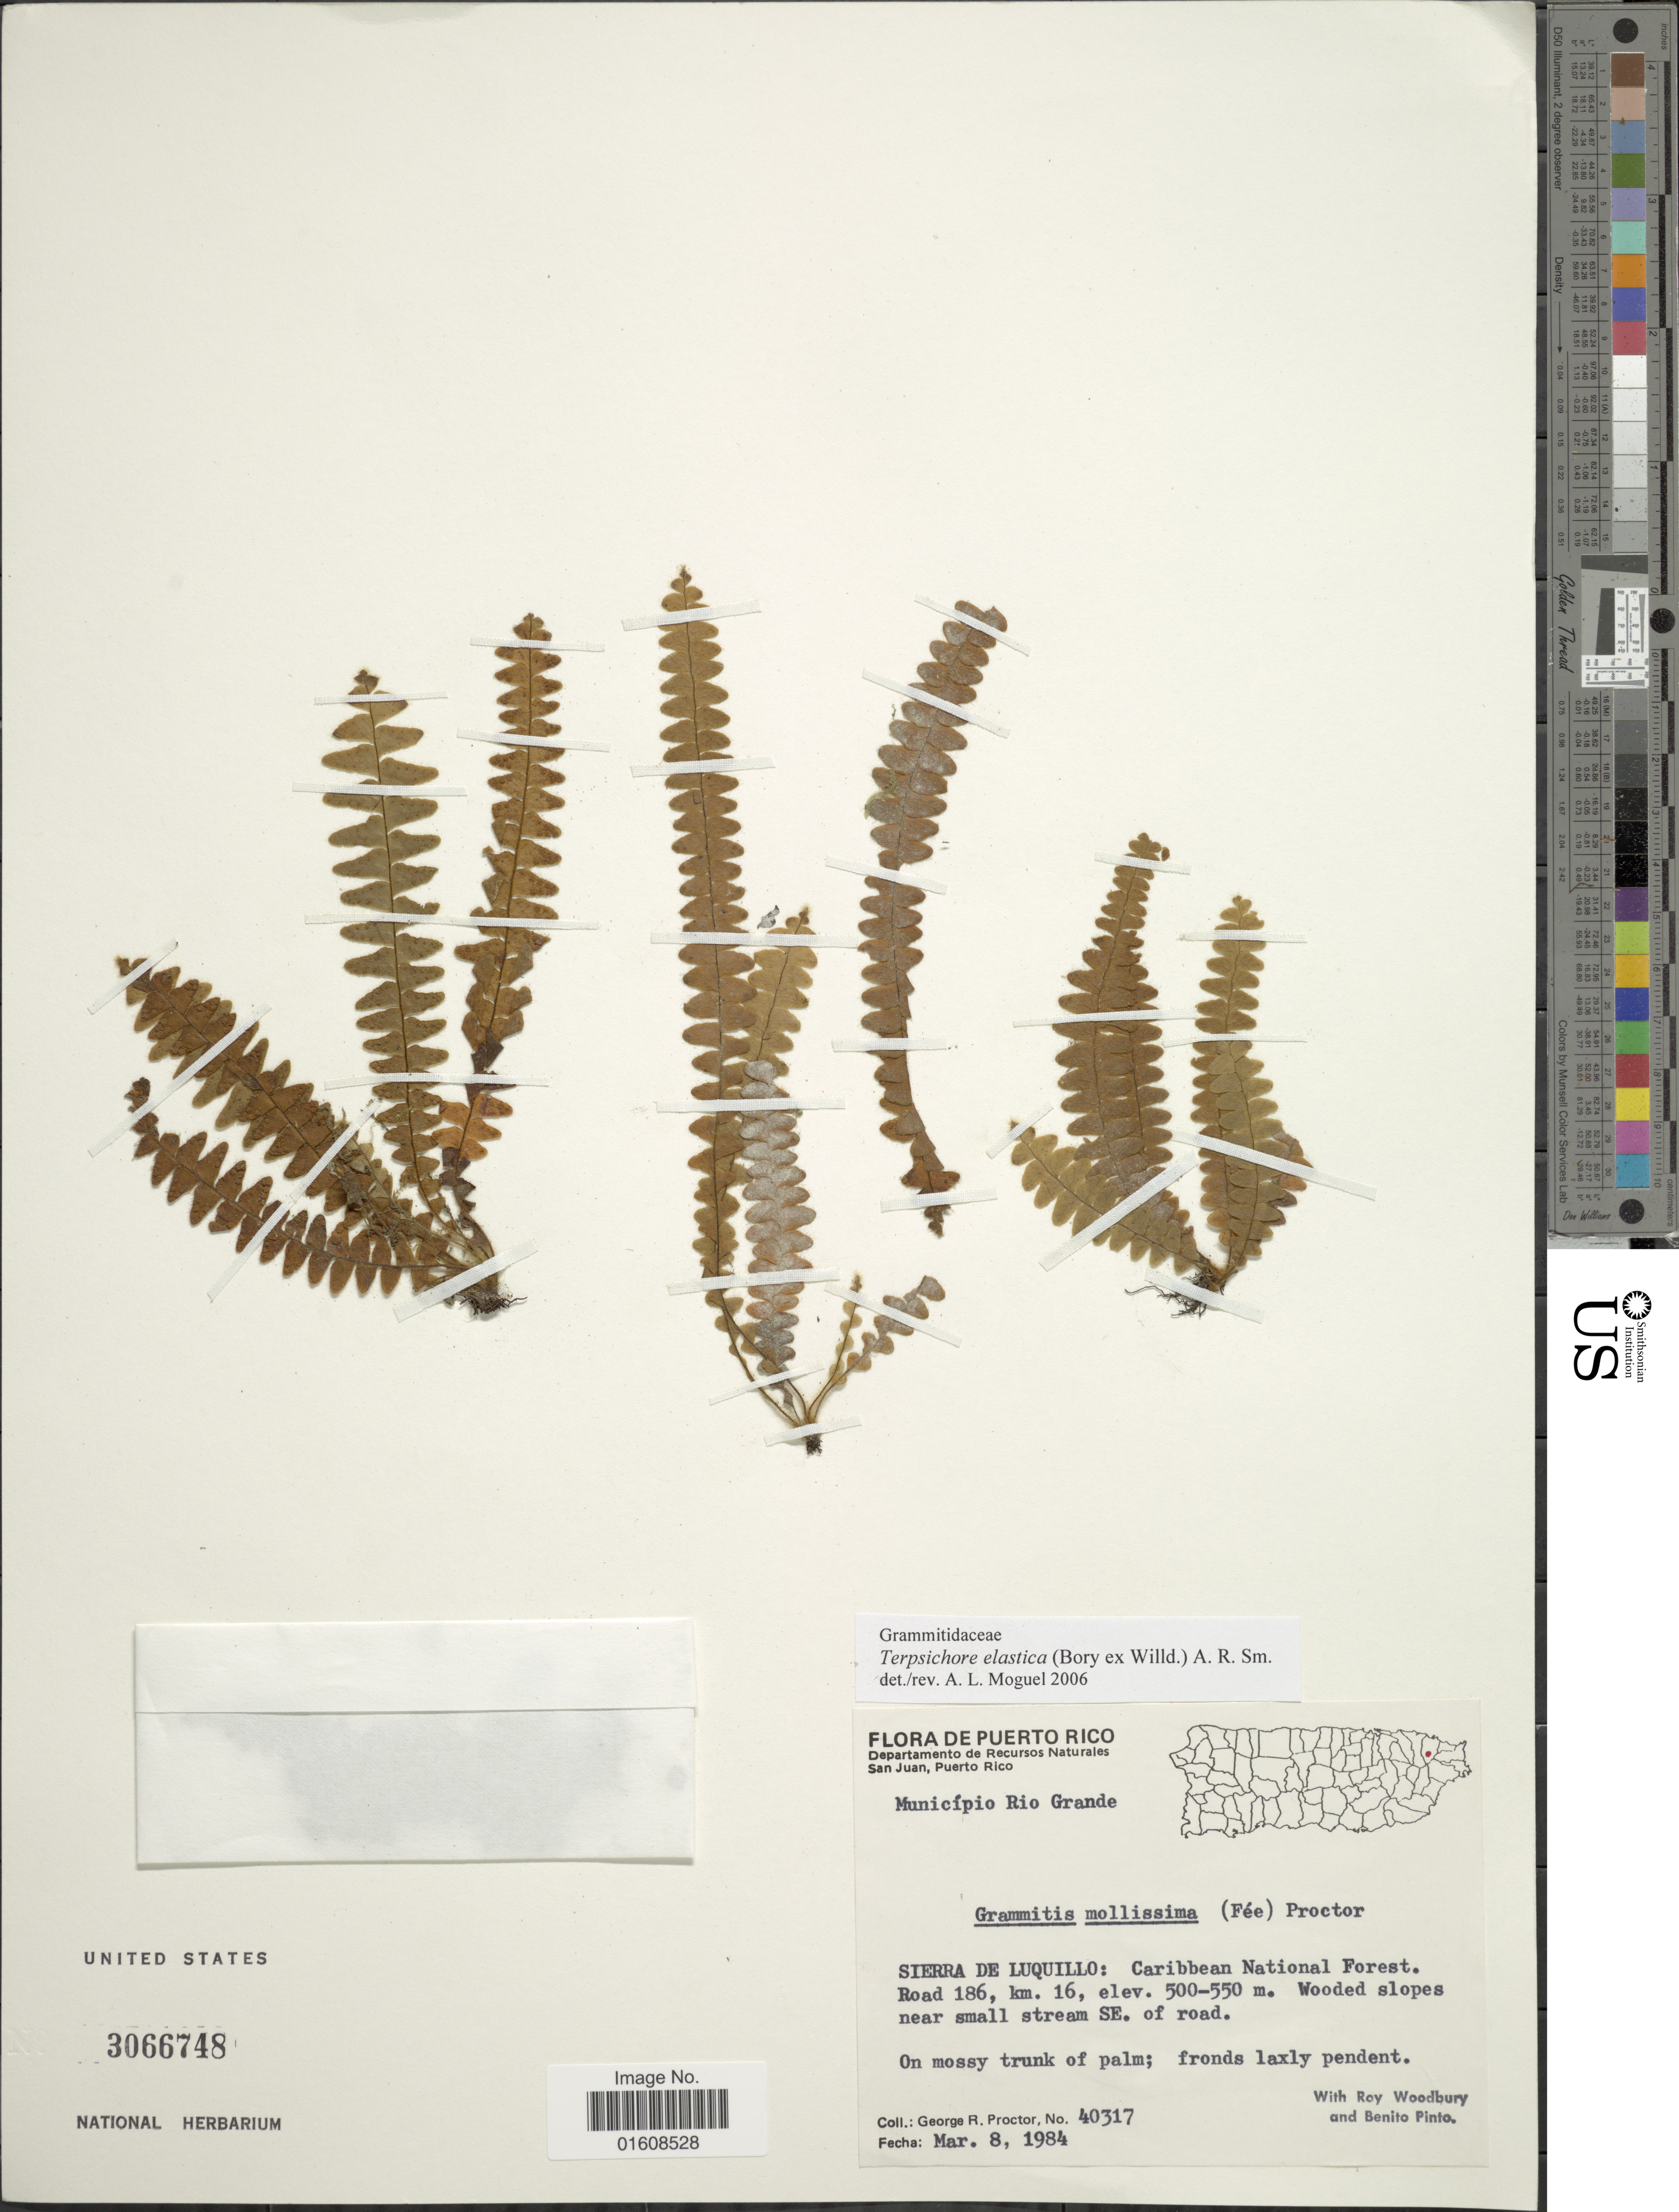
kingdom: Plantae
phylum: Tracheophyta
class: Polypodiopsida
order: Polypodiales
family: Polypodiaceae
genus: Alansmia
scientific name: Alansmia elastica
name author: (Bory ex Willd.) Moguel & M. Kessler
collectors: G. R. Proctor, R. O. Woodbury & B. Pinto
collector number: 40317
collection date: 1984-03-08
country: Puerto Rico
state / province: Luquillo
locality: Município Rio Grande. Sierra de Luquillo: Caribbean National Forest. Road 186, km. 16. Wooded slopes near small stream SE. of road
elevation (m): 500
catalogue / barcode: US 3066748